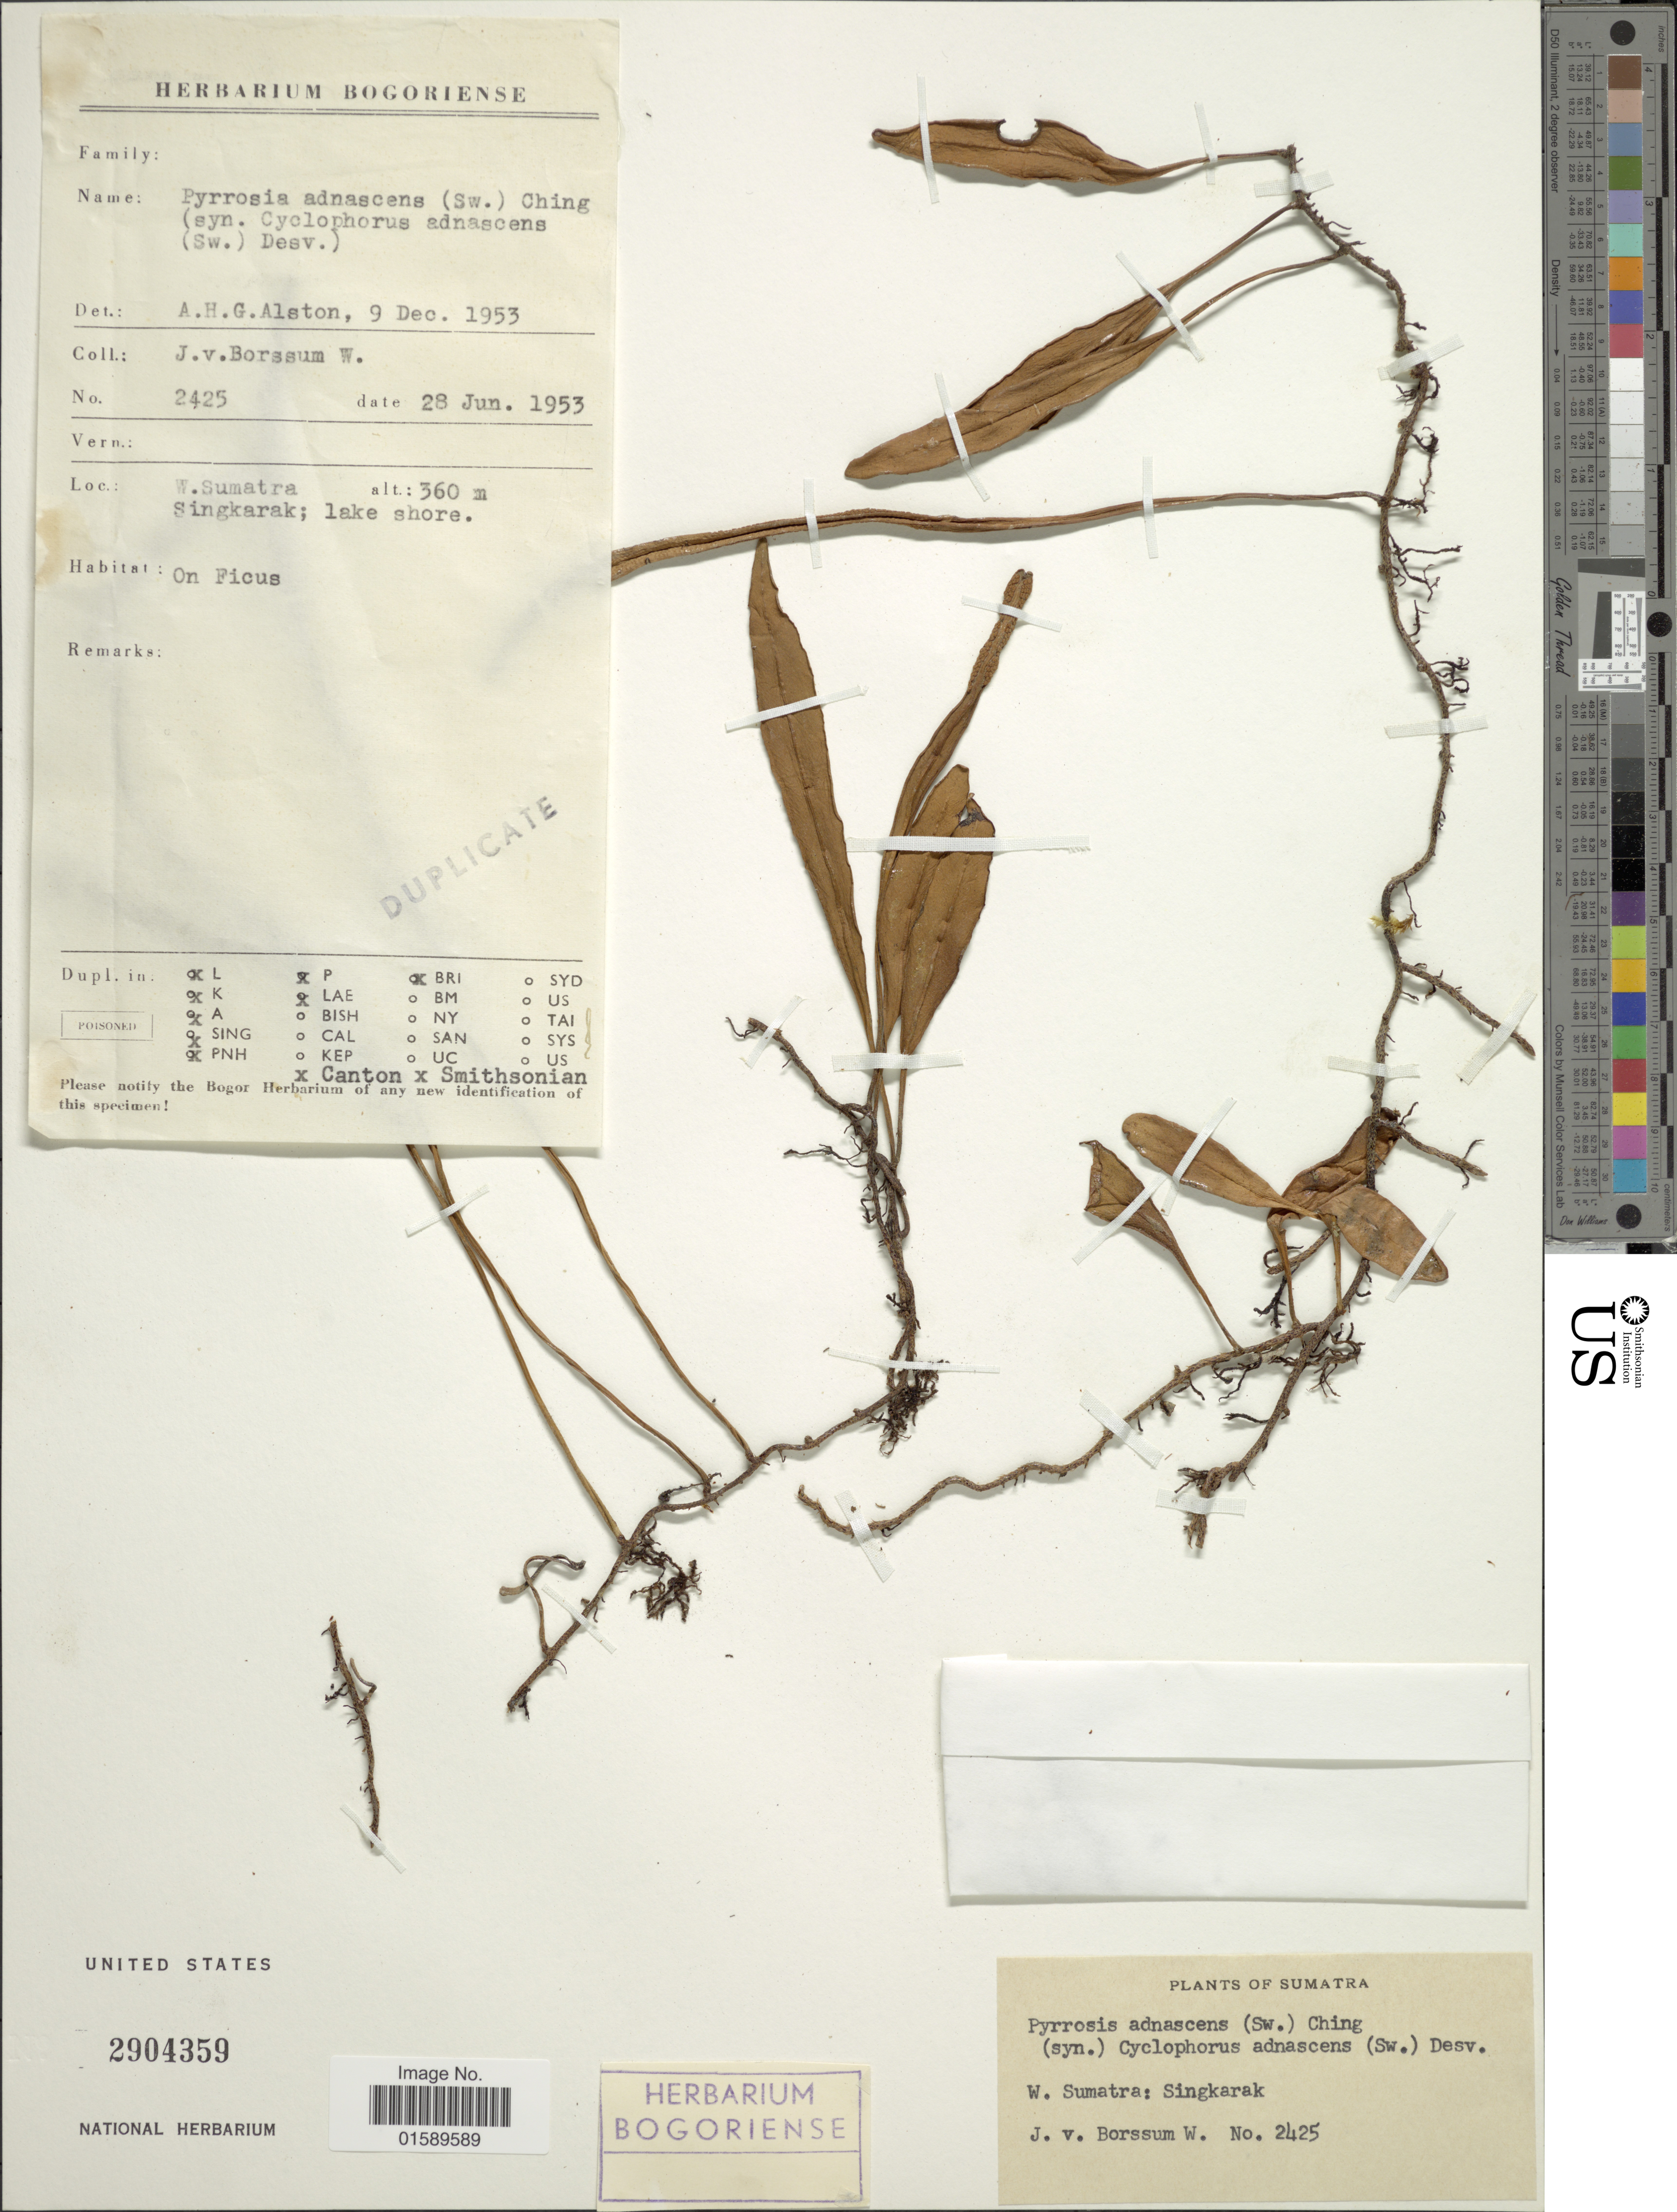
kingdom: Plantae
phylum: Tracheophyta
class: Polypodiopsida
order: Polypodiales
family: Polypodiaceae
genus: Pyrrosia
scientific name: Pyrrosia lanceolata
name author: (L.) Farw.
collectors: J. Borssum Waalkes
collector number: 2425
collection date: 1953-06-28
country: Indonesia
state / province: Sumatra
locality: W. Sumatra, Singkarak; lake shore.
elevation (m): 360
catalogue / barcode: US 2904359